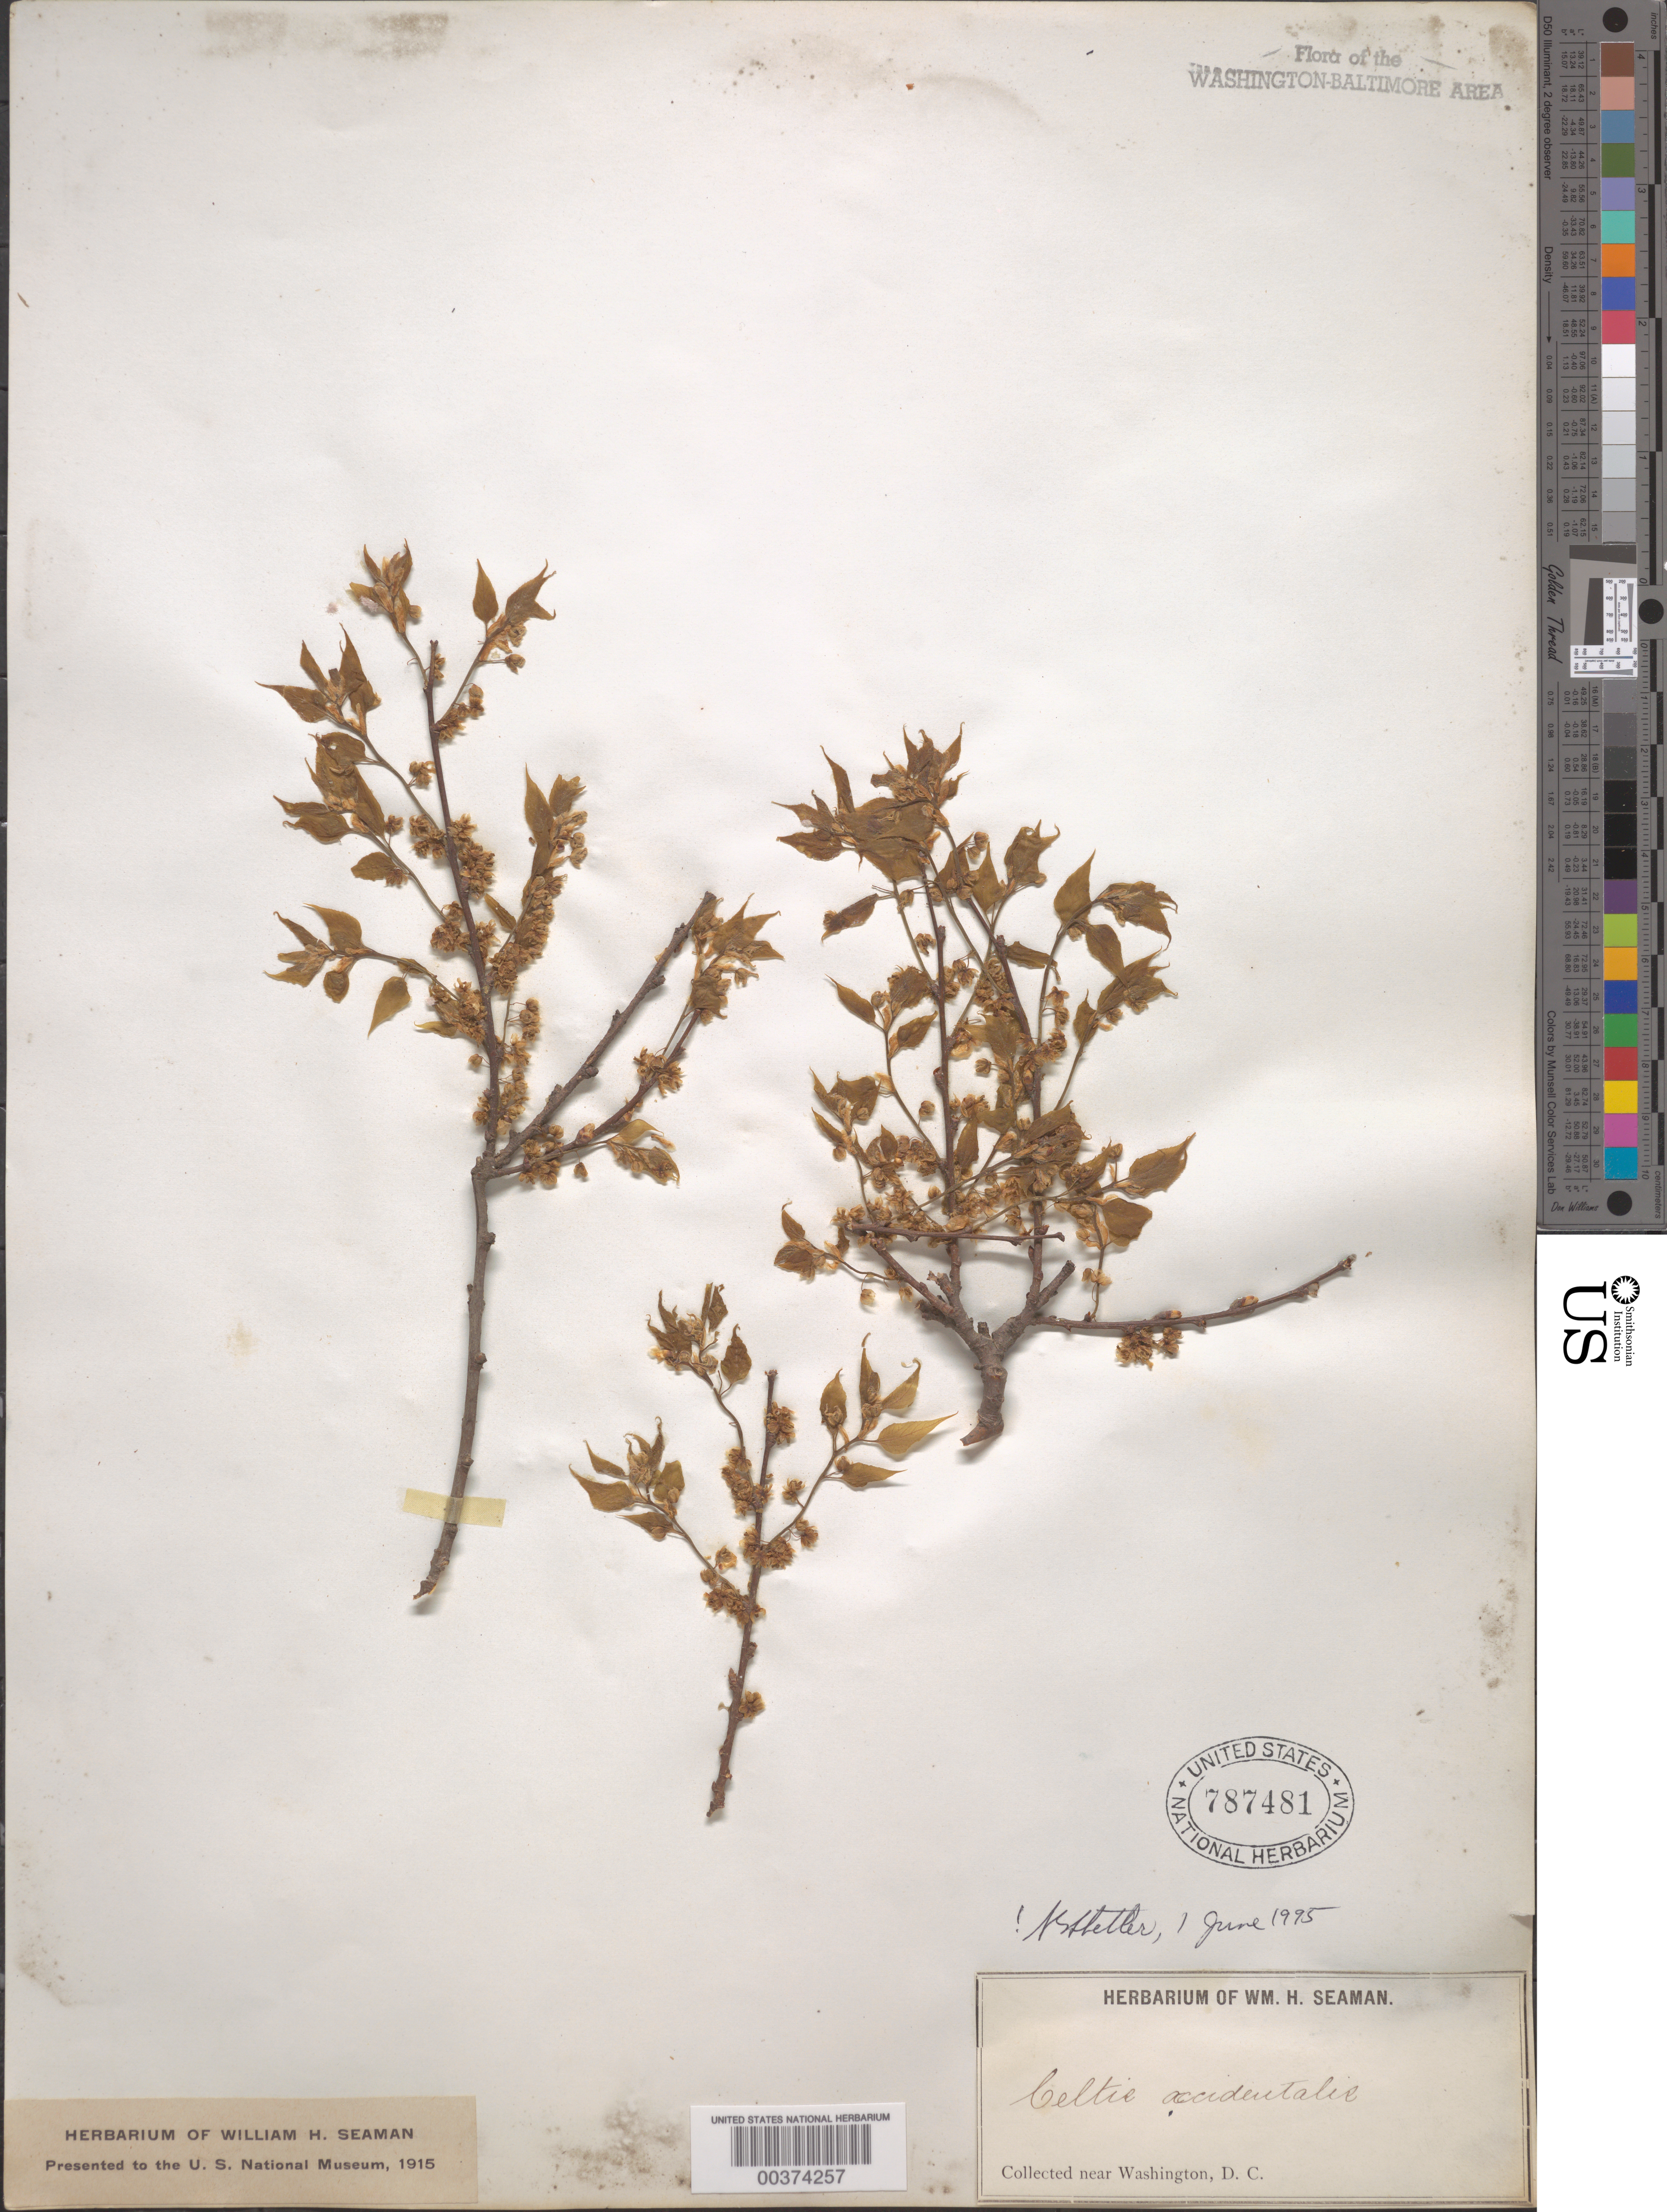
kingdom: Plantae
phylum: Tracheophyta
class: Magnoliopsida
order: Rosales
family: Cannabaceae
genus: Celtis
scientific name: Celtis occidentalis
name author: L.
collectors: W. Seaman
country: United States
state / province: District of Columbia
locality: DC vicinity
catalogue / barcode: US 787481